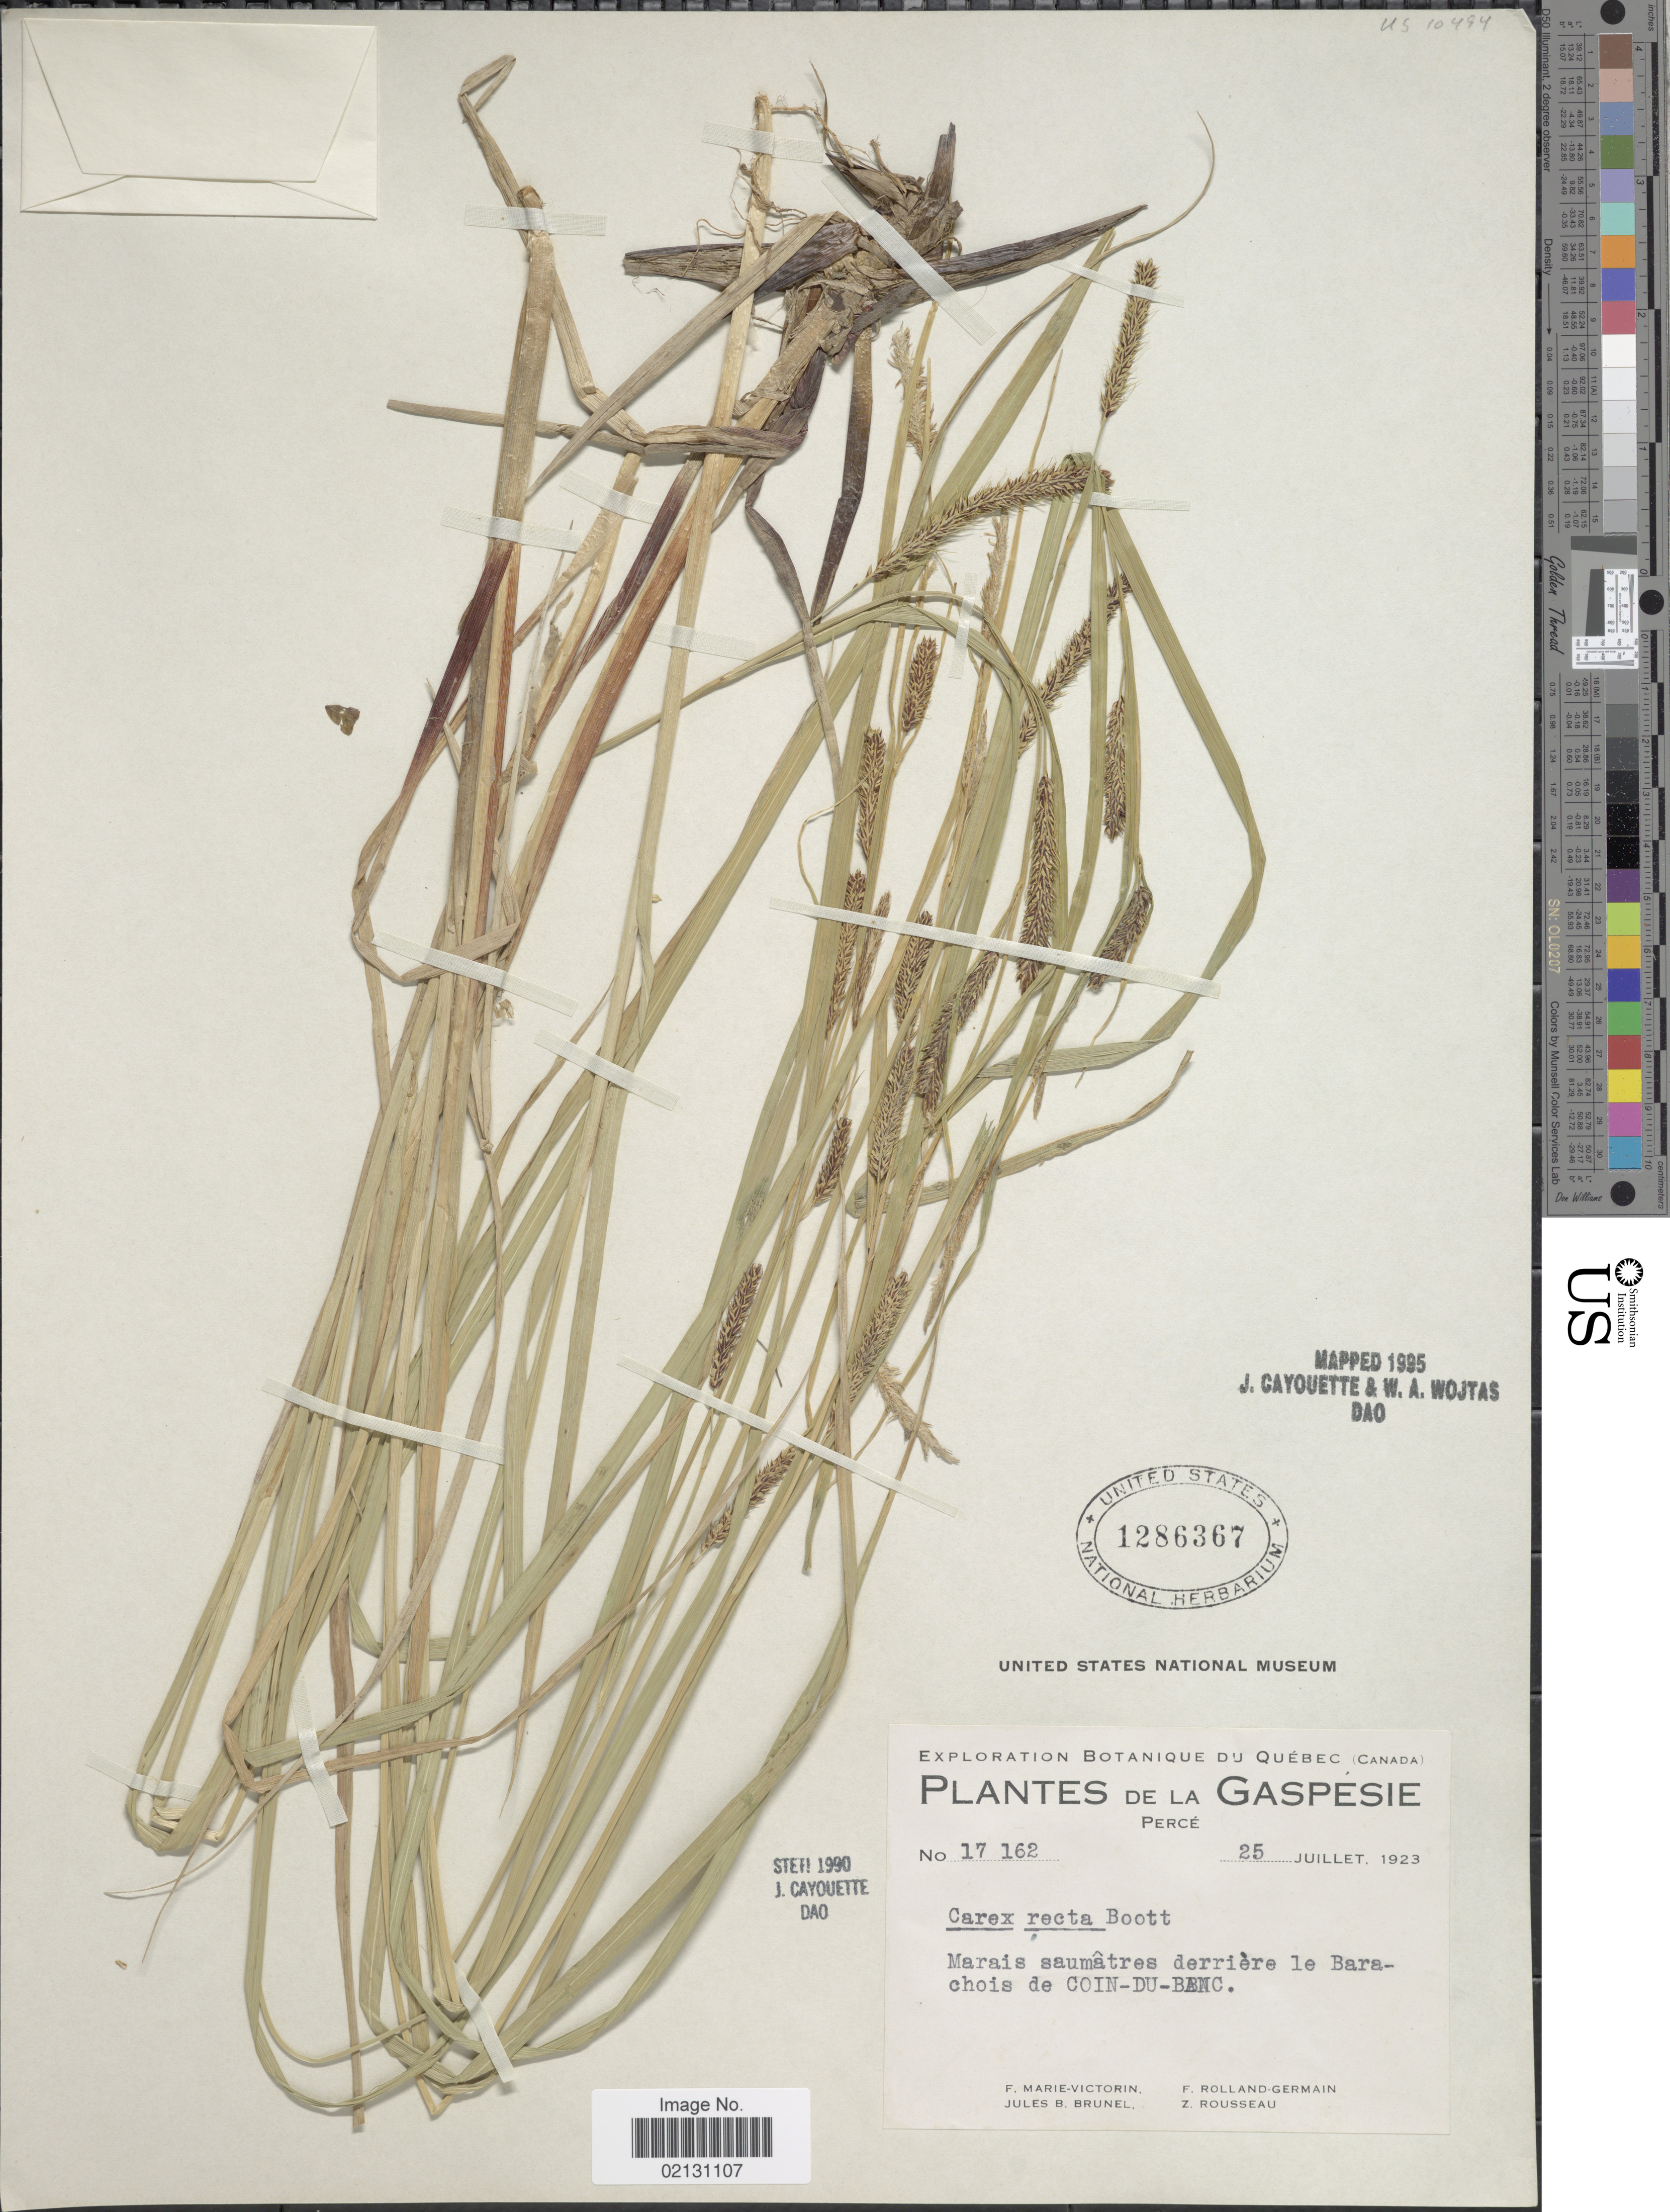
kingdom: Plantae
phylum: Tracheophyta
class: Liliopsida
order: Poales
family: Cyperaceae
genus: Carex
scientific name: Carex recta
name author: Boott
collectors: F. Marie-Victorin, J. Brunel, Rolland-Germain & Z. Rousseau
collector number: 17162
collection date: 1923-07-25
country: Canada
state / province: Quebec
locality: De La Gaspesie, Percé, Marais saumâtres derrière le Barachois de Coin-Du-Banc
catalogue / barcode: US 1286367